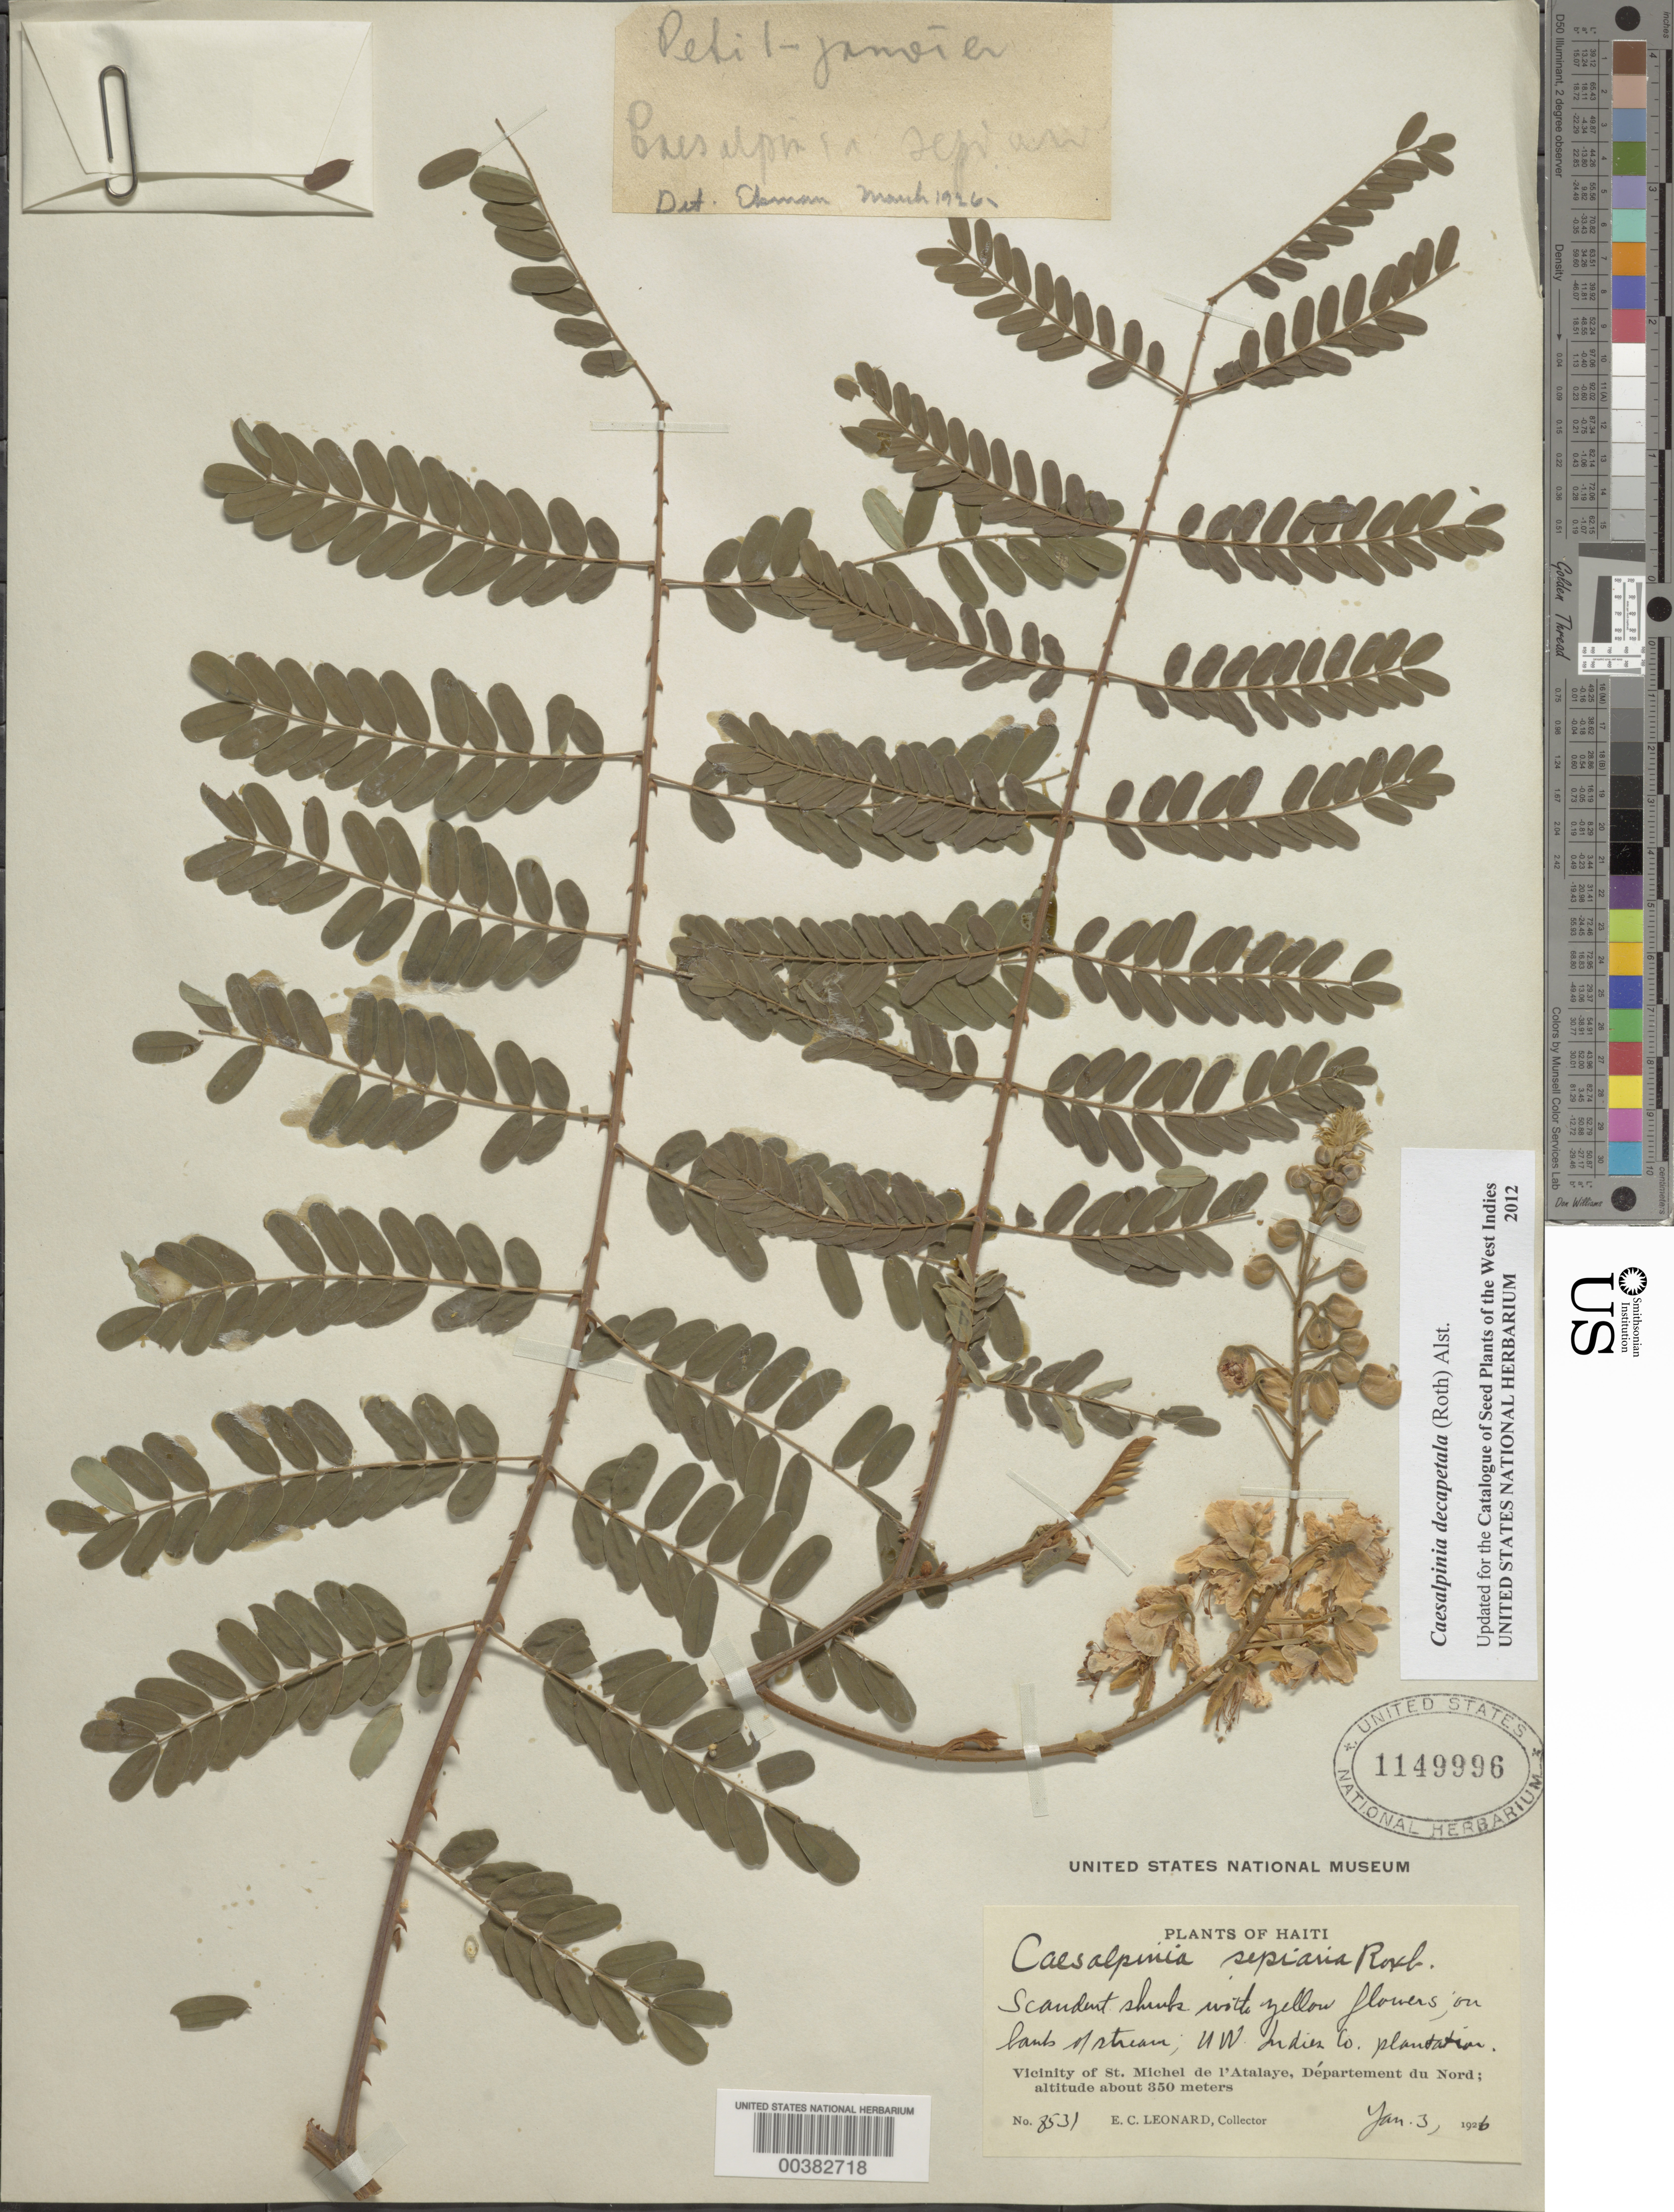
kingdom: Plantae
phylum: Tracheophyta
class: Magnoliopsida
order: Fabales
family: Fabaceae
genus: Biancaea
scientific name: Biancaea decapetala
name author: (Roth) O. Deg.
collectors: E. C. Leonard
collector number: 8531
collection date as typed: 03 Jan 1926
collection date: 1926-01-03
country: Haiti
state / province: Nord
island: Hispaniola Island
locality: Vicinity of st. michel de l'atalaye; uw indies to plantation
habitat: Bank of stream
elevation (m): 350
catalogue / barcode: US 1149996